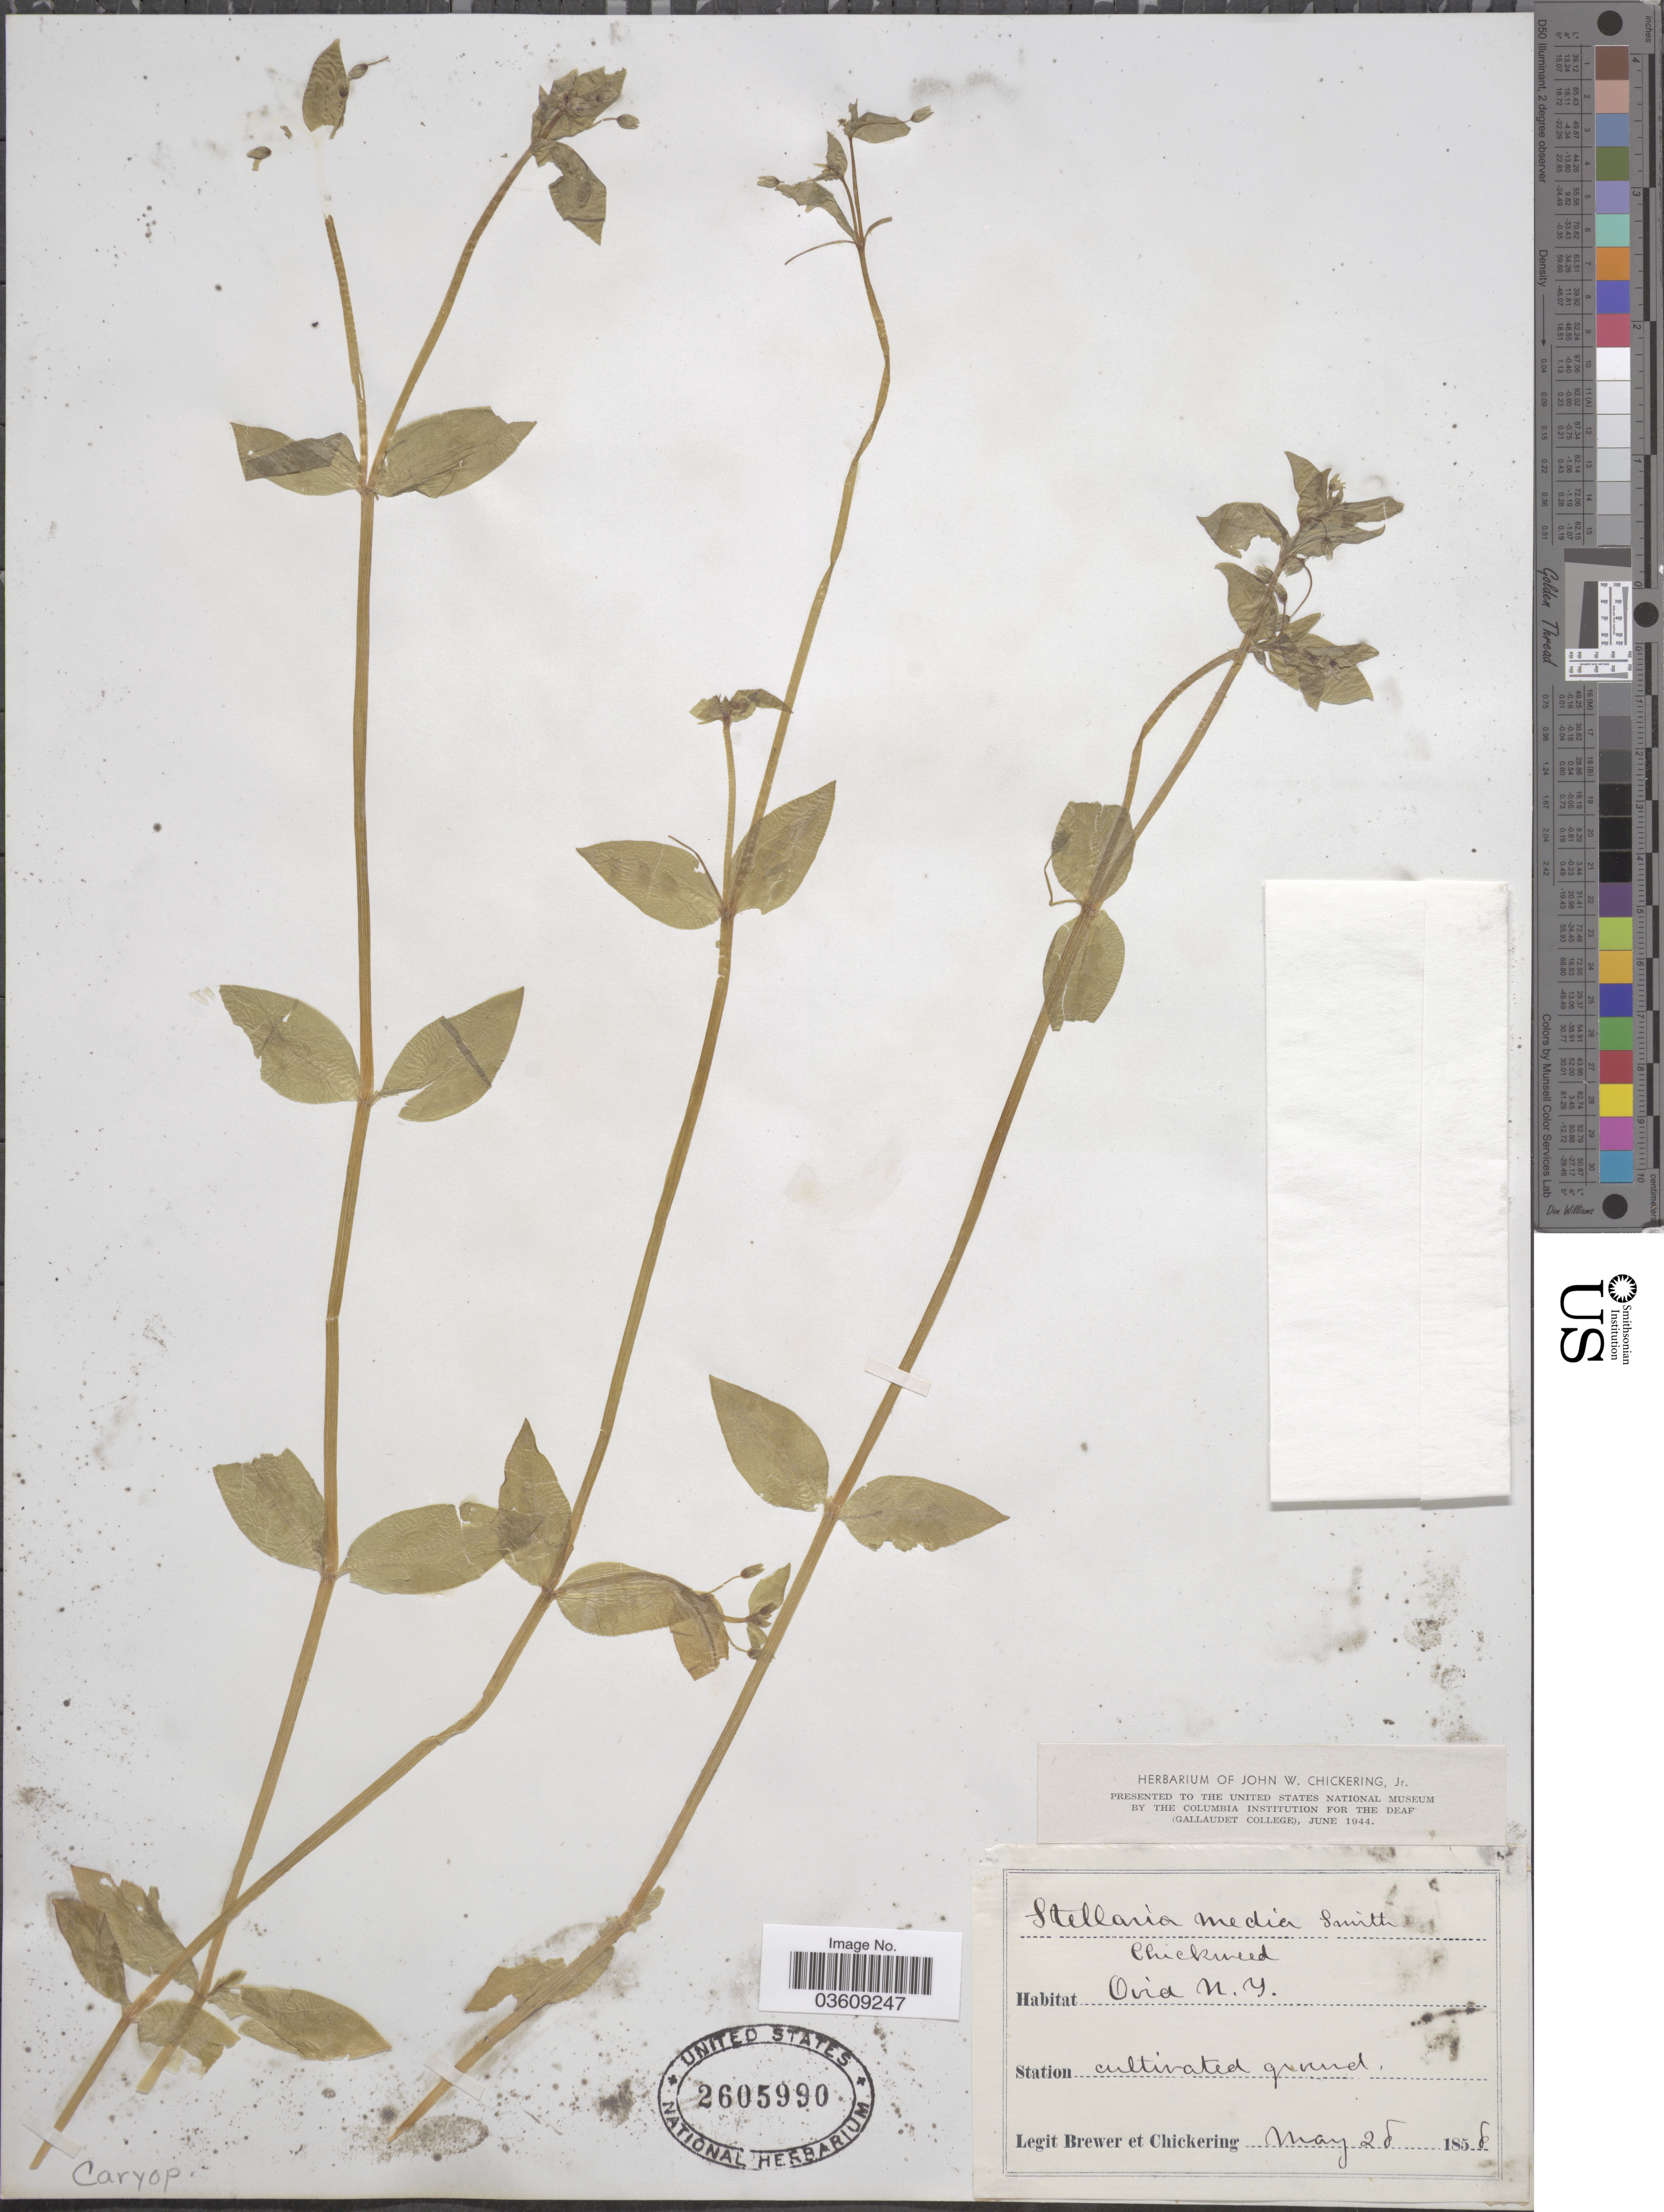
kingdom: Plantae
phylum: Tracheophyta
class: Magnoliopsida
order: Caryophyllales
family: Caryophyllaceae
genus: Stellaria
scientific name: Stellaria media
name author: (L.) Vill.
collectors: -. Brewer & J. Chickering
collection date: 1858-05-28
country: United States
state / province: New York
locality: Ovid.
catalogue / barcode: US 2605990